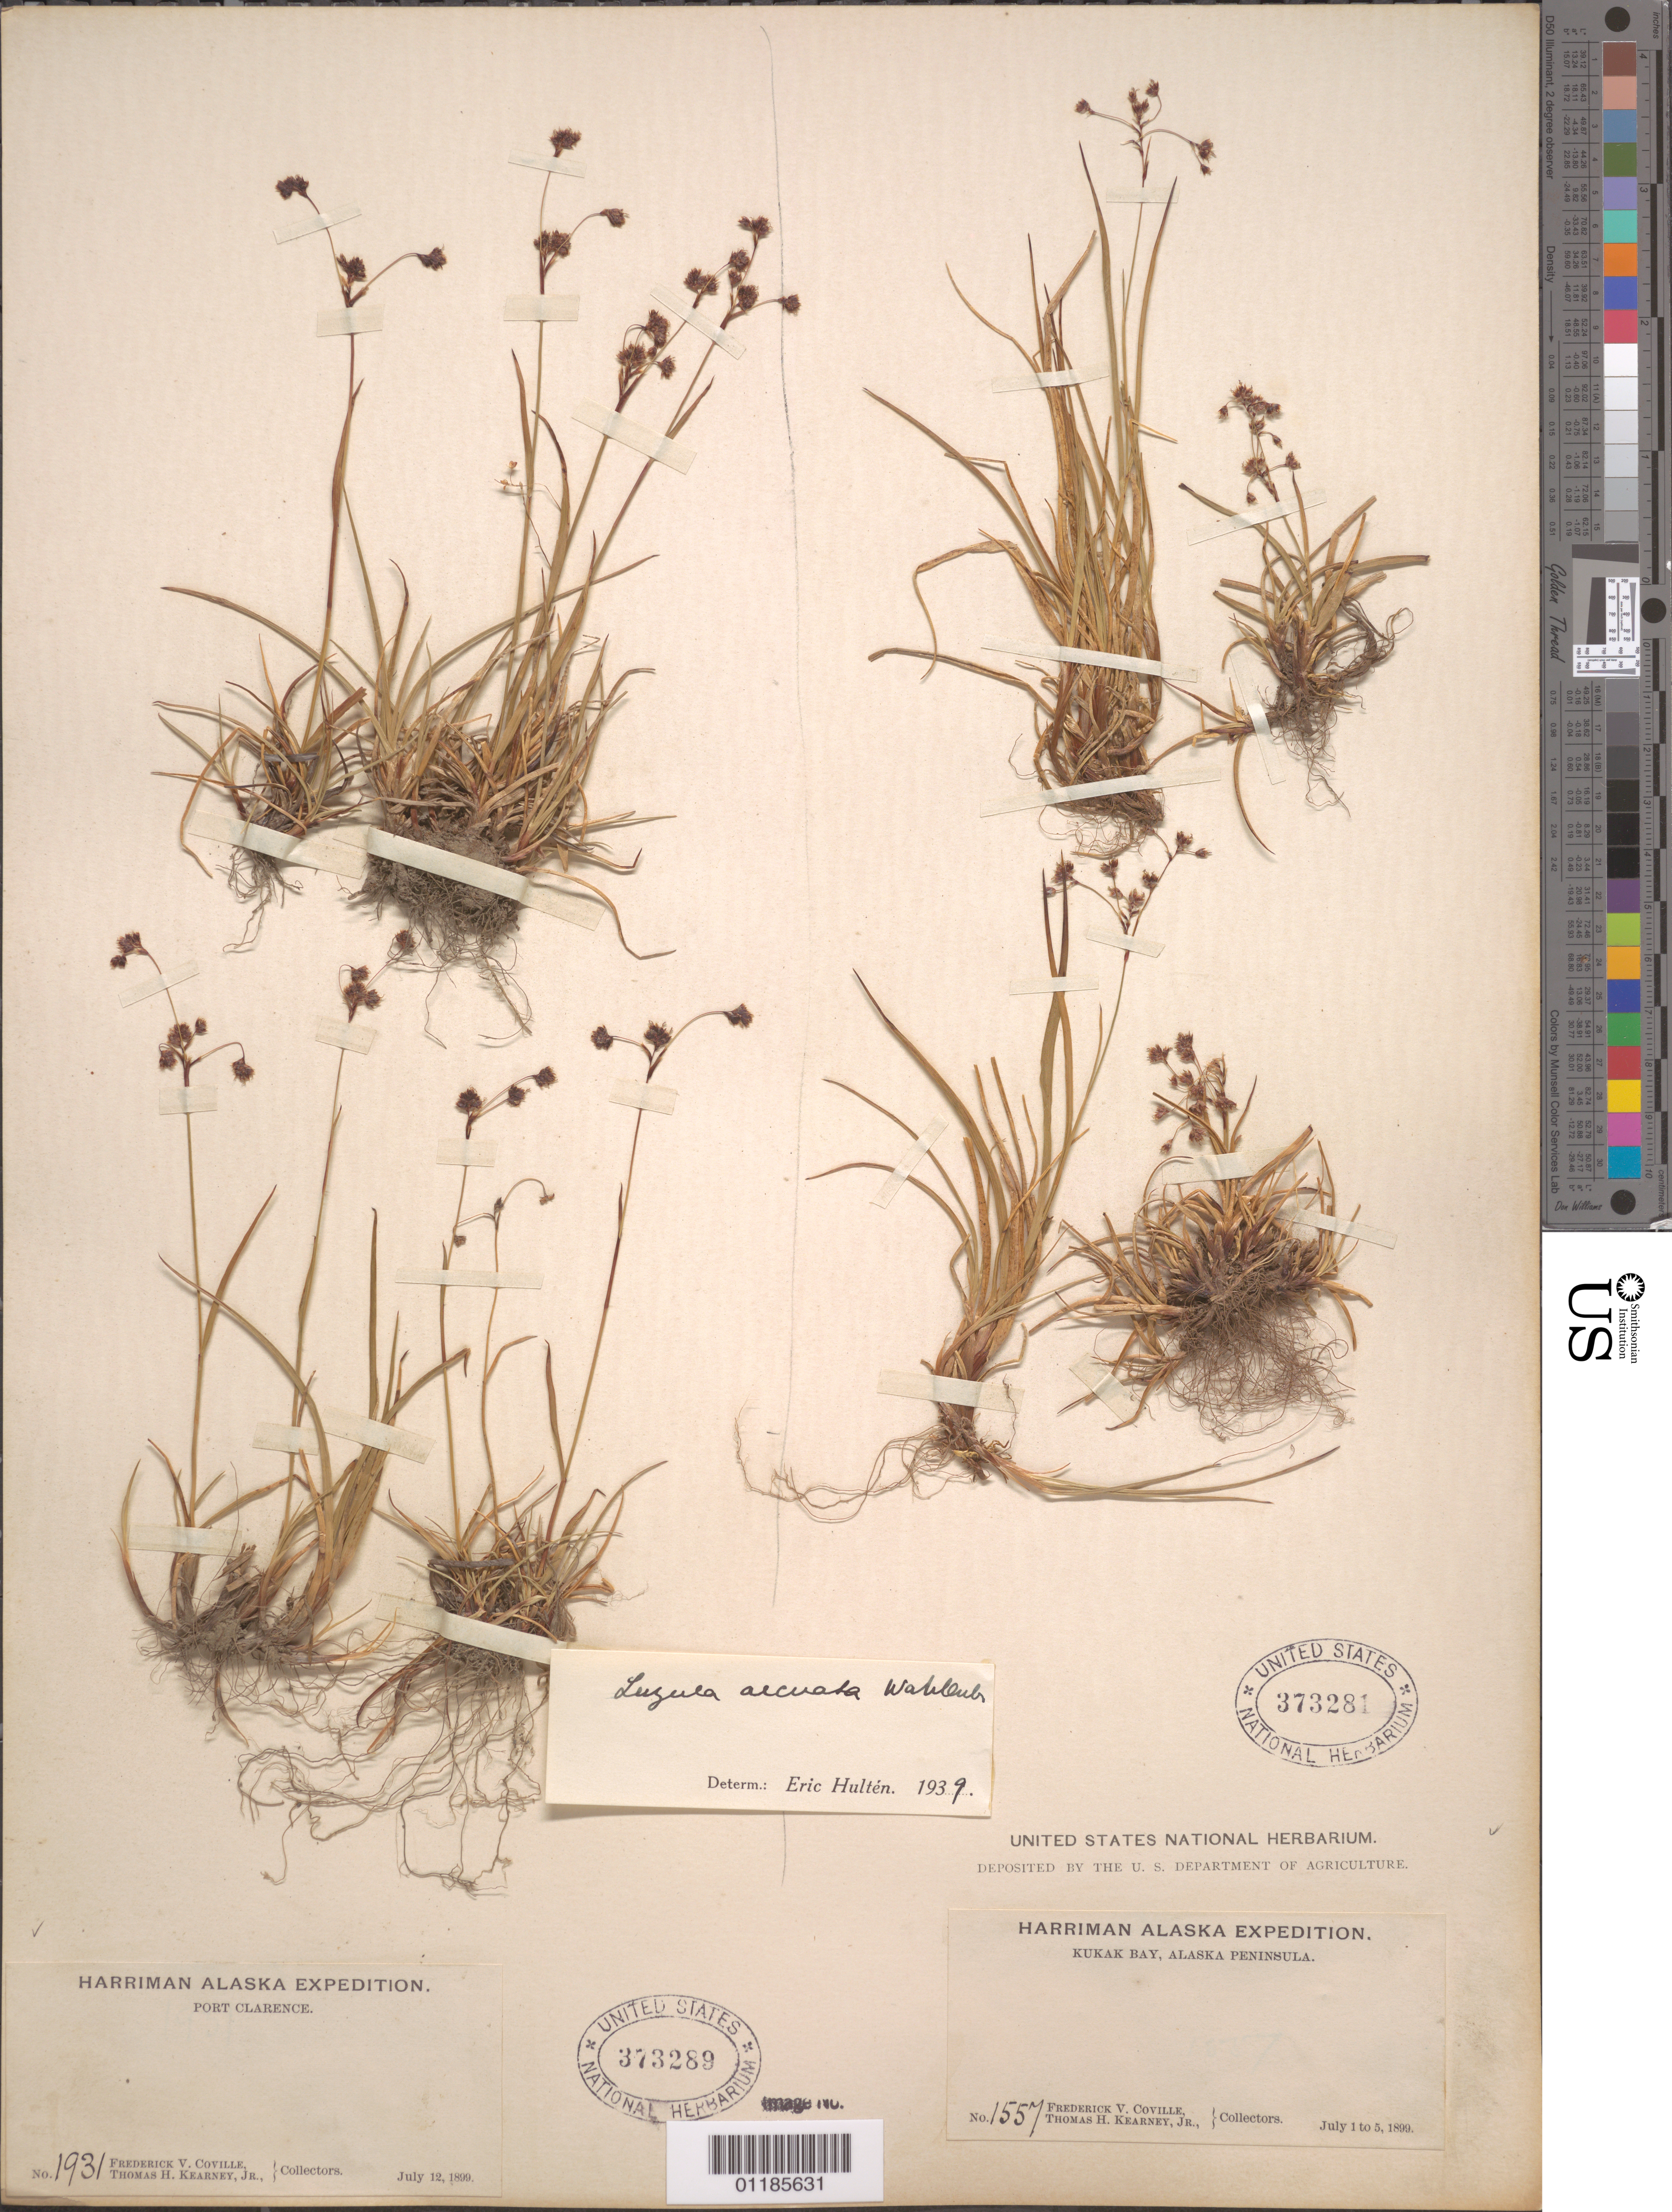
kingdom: Plantae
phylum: Tracheophyta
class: Liliopsida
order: Poales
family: Juncaceae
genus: Luzula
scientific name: Luzula arcuata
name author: (Wahlenb.) Sw.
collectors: F. V. Coville & T. H. Kearney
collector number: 1557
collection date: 1899-07-01/1899-07-05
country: United States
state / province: Alaska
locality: Kukak Bay, Alaska Peninsula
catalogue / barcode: US 373281